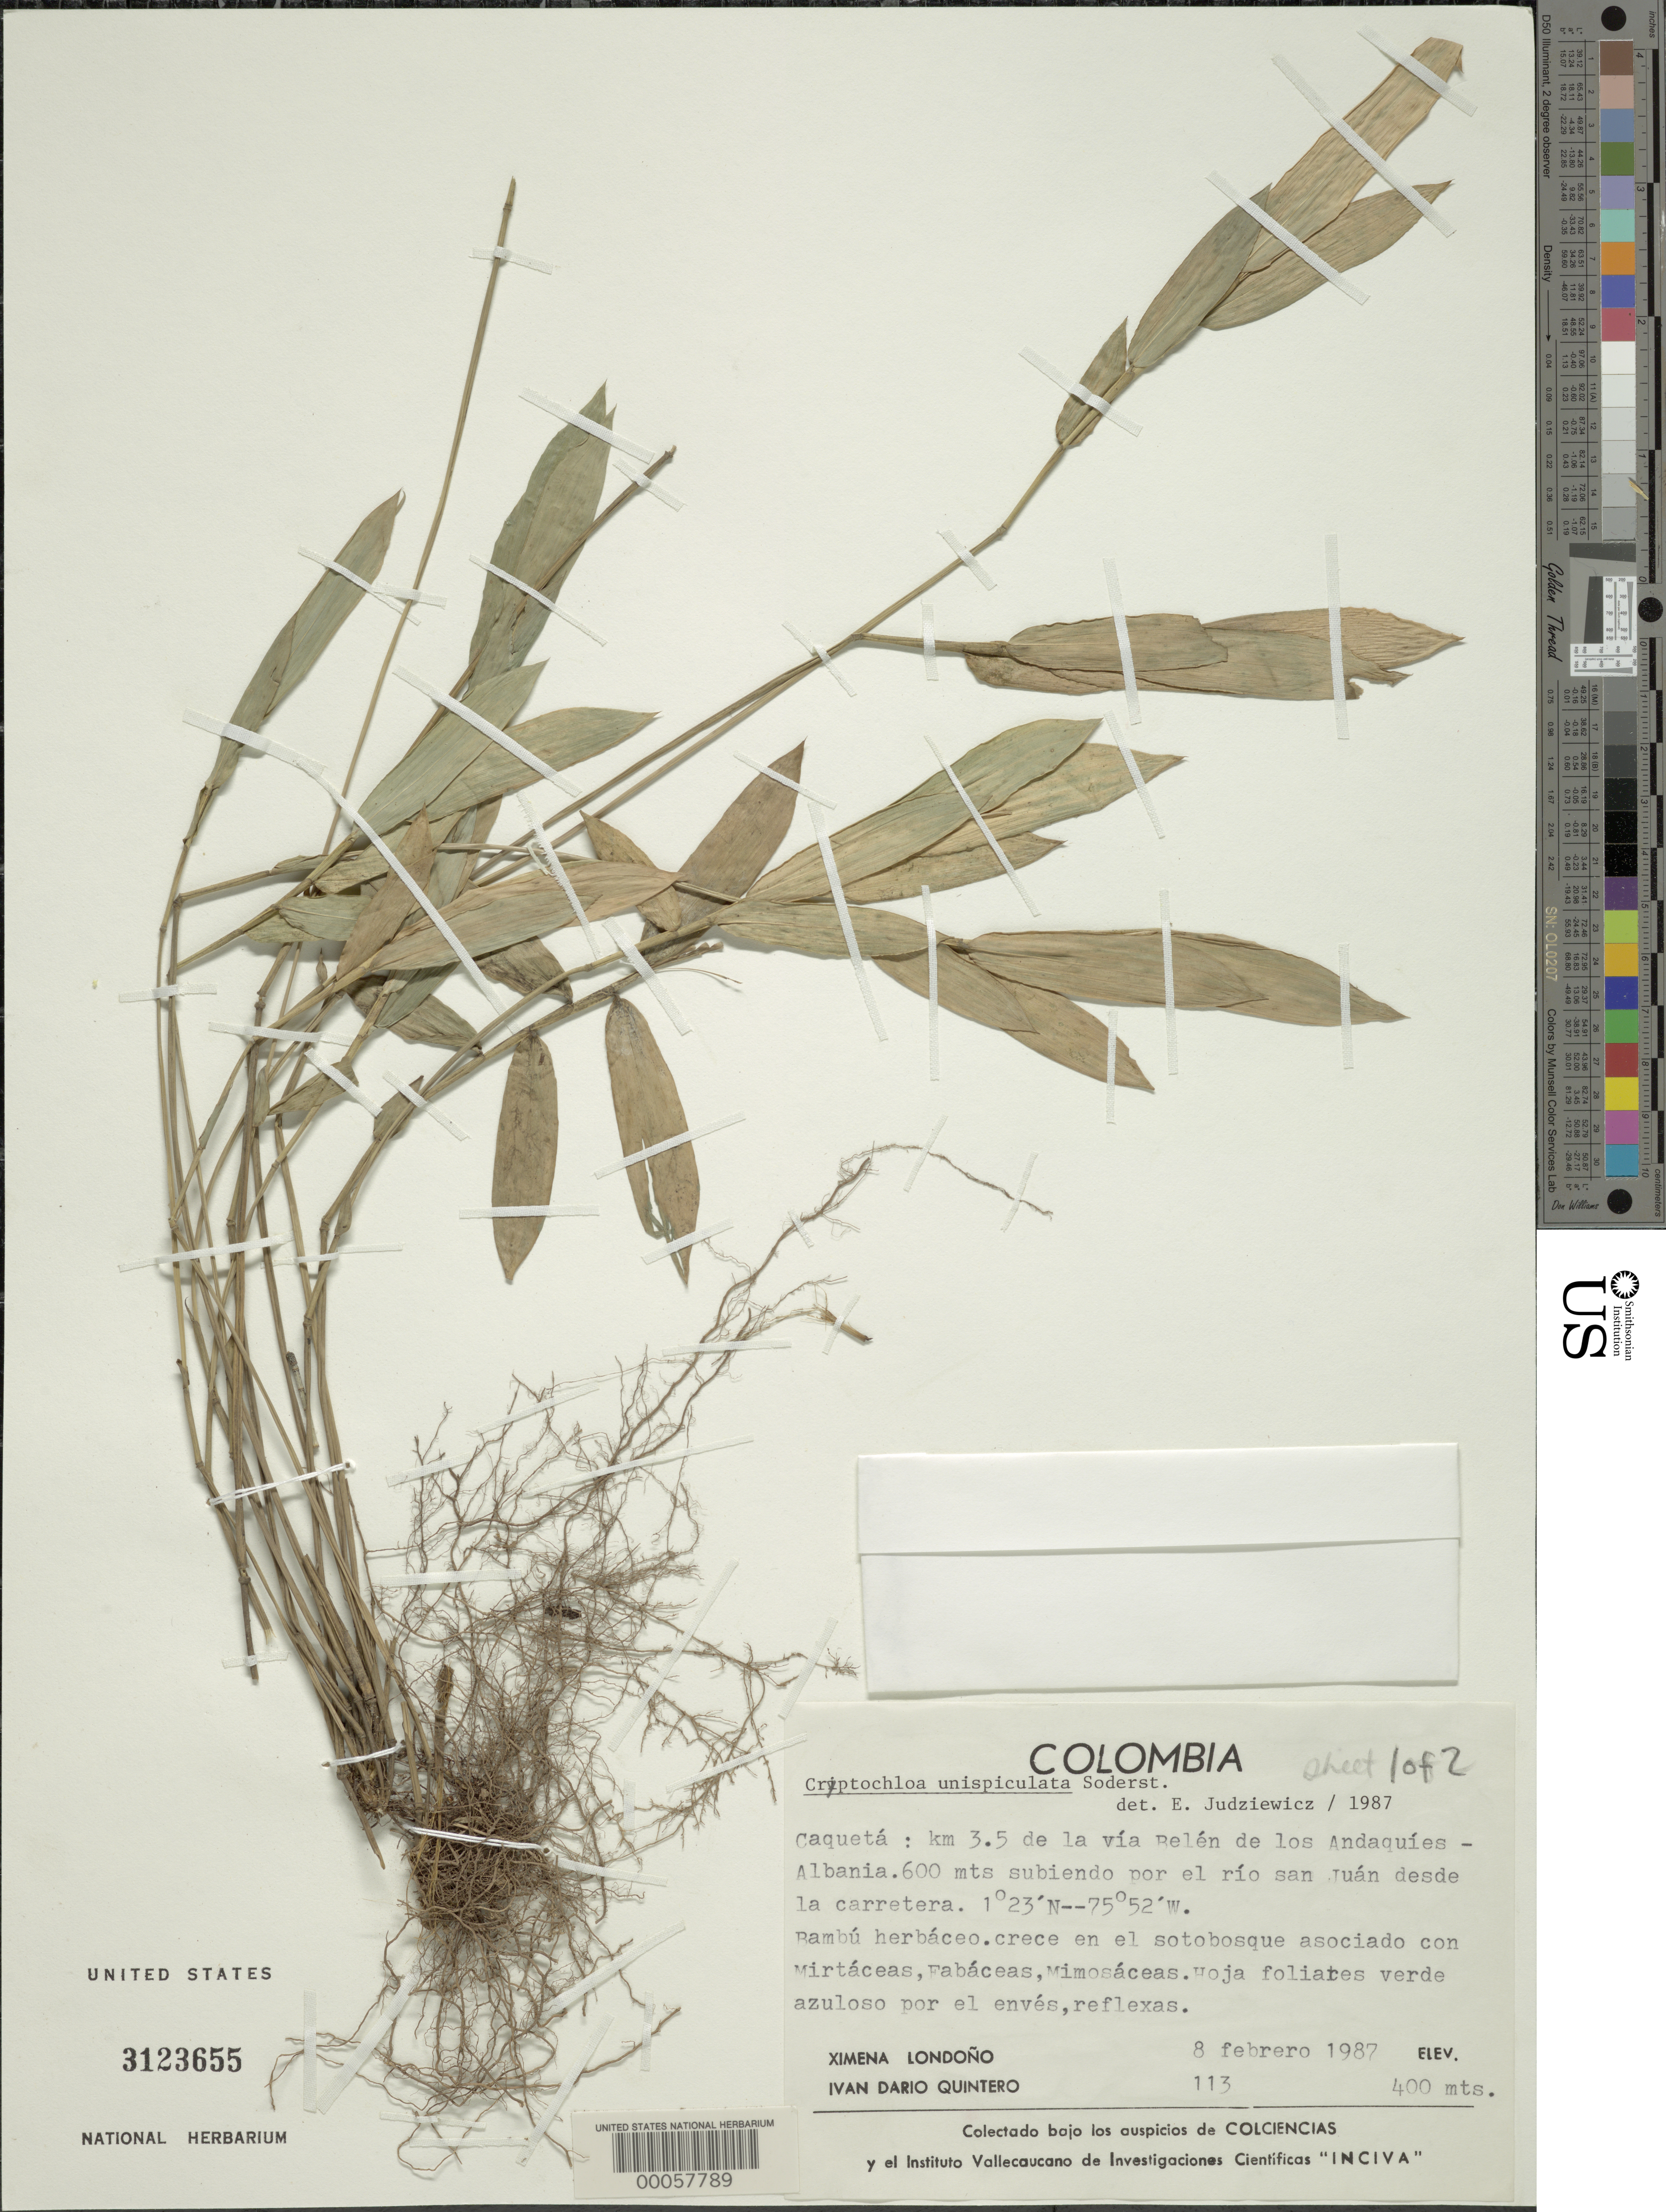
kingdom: Plantae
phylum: Tracheophyta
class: Liliopsida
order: Poales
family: Poaceae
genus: Cryptochloa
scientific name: Cryptochloa unispiculata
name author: Soderstr.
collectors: X. Londoño & I. Quintero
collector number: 113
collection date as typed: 08 Feb 1987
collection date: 1987-02-08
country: Colombia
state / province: Caquetá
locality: Km 3.5 of the Andaquies-Albania road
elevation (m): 400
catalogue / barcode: US 3123655